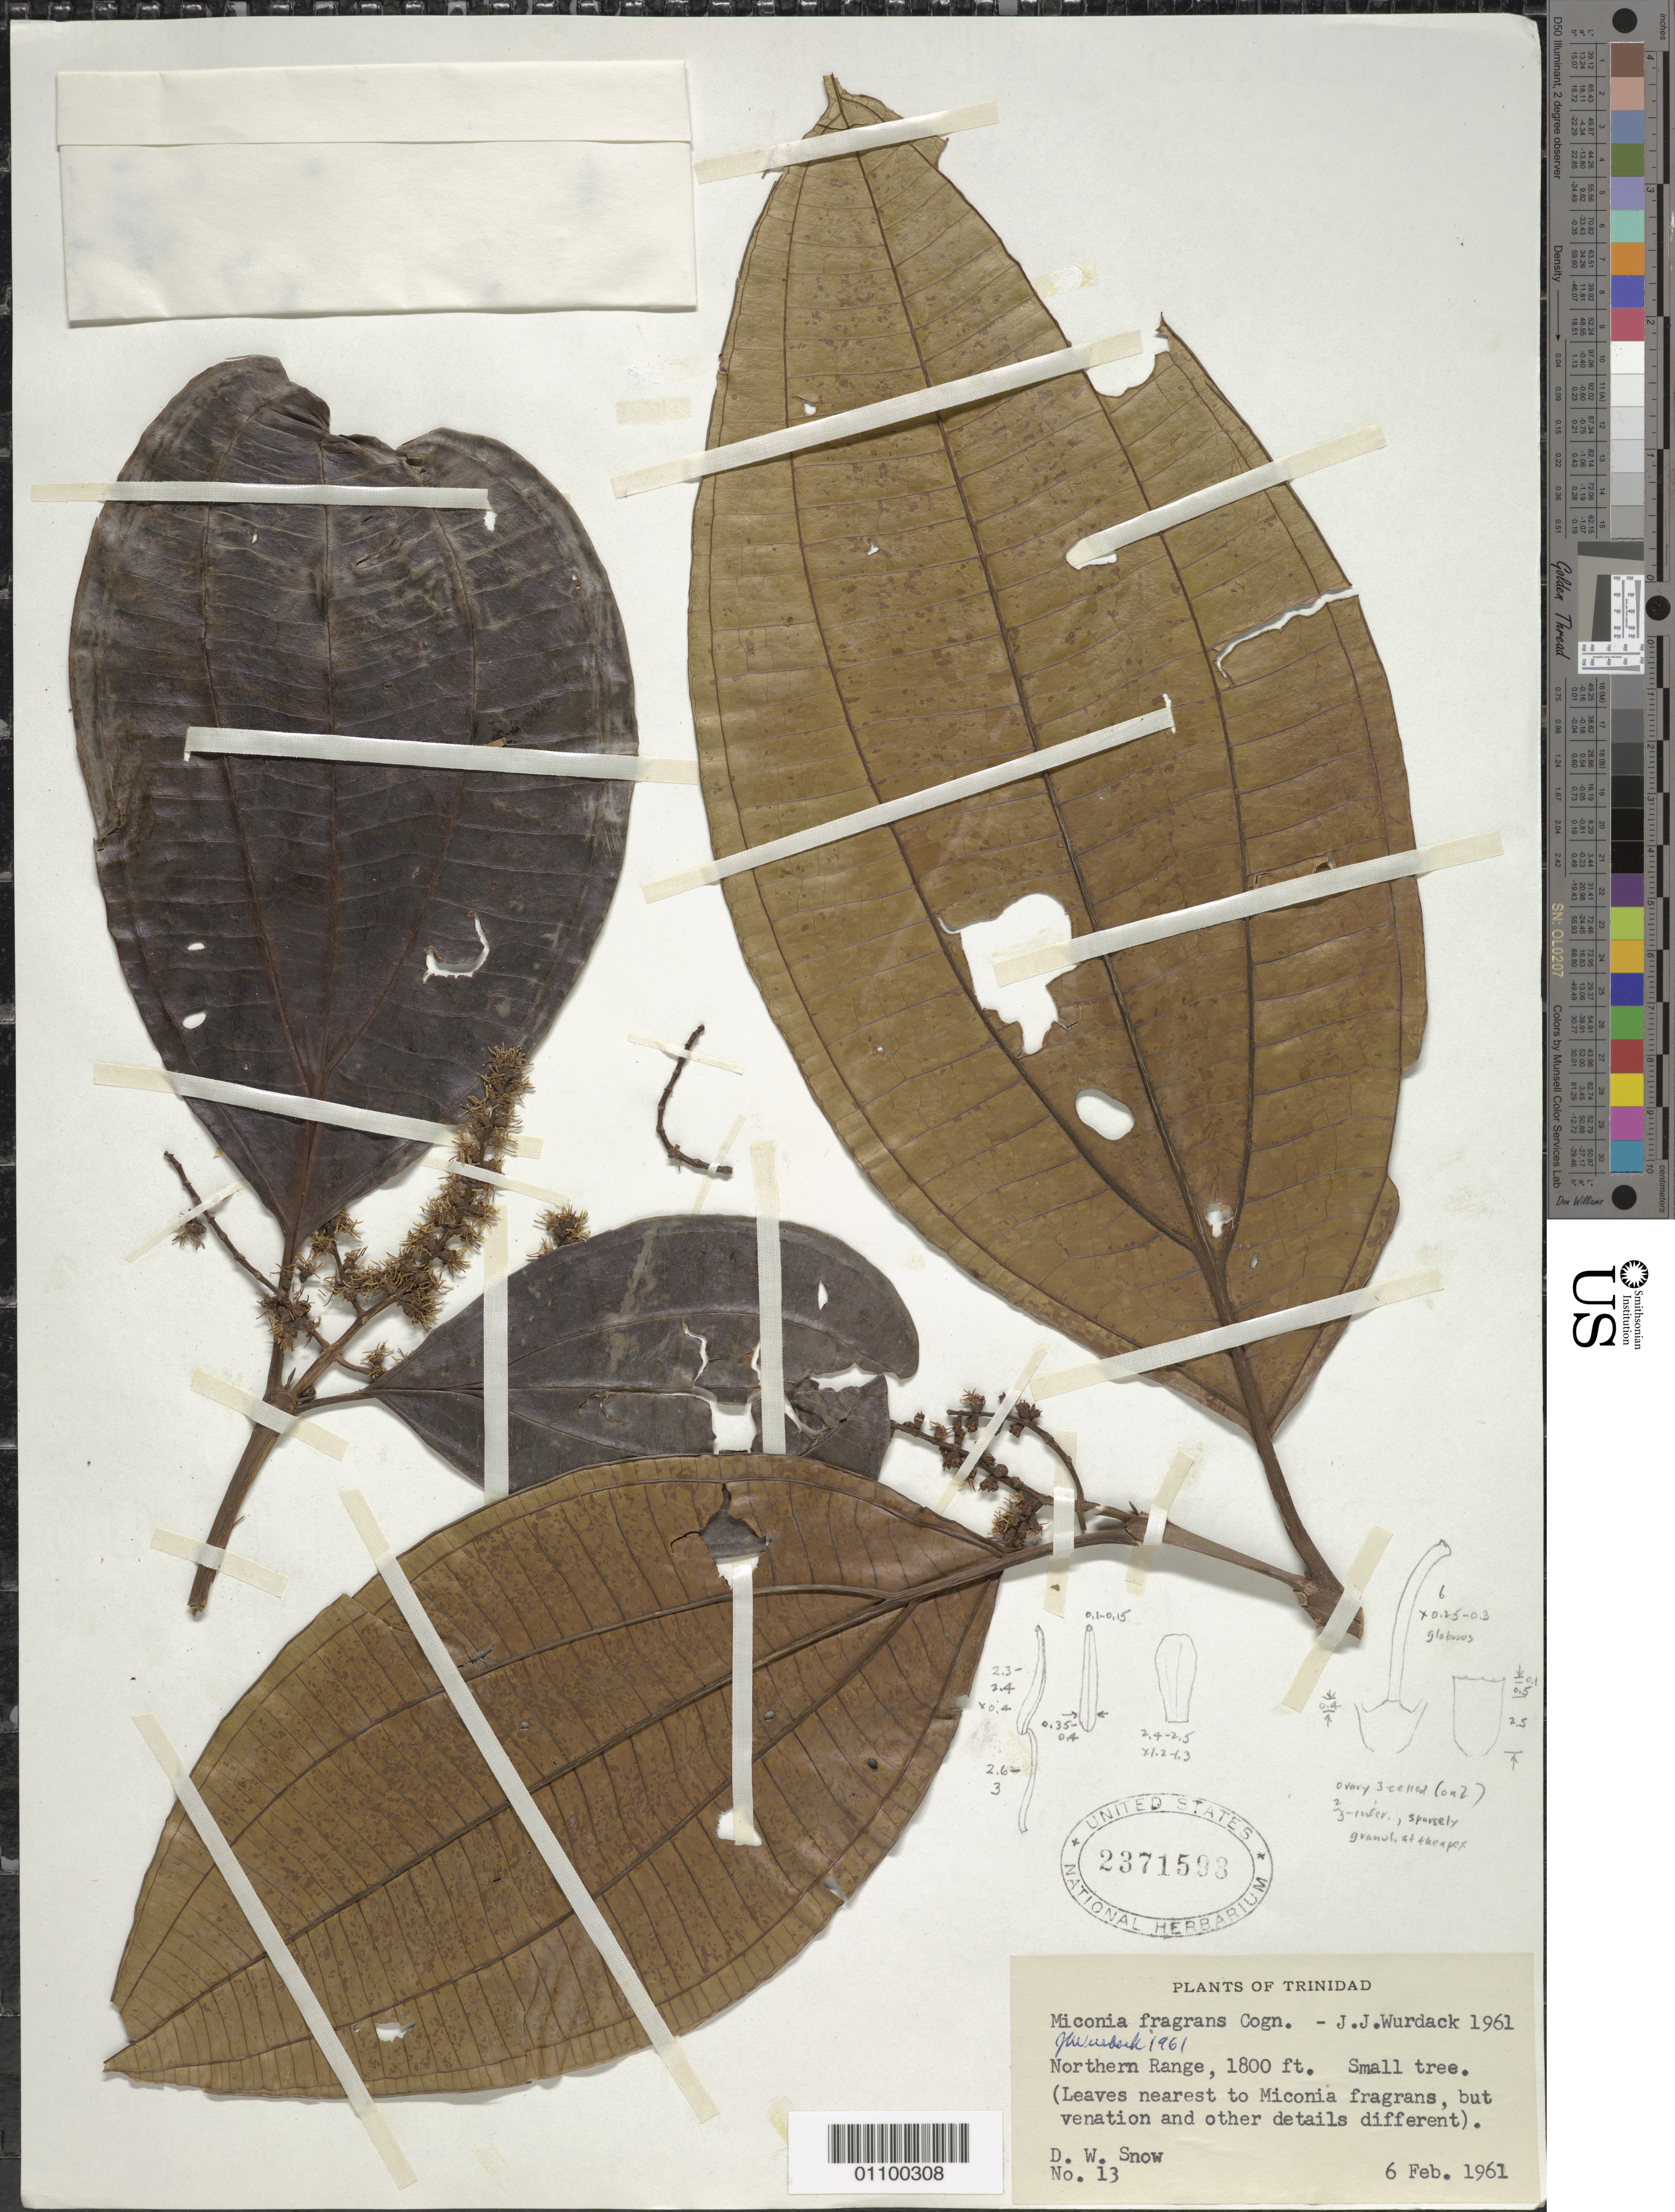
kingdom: Plantae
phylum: Tracheophyta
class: Magnoliopsida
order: Myrtales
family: Melastomataceae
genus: Miconia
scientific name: Miconia fragrans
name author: Cogn.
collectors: D. Snow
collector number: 13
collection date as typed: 06 Feb 1961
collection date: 1961-02-06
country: Trinidad and Tobago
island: Trinidad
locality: N Range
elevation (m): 549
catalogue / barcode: US 2371593